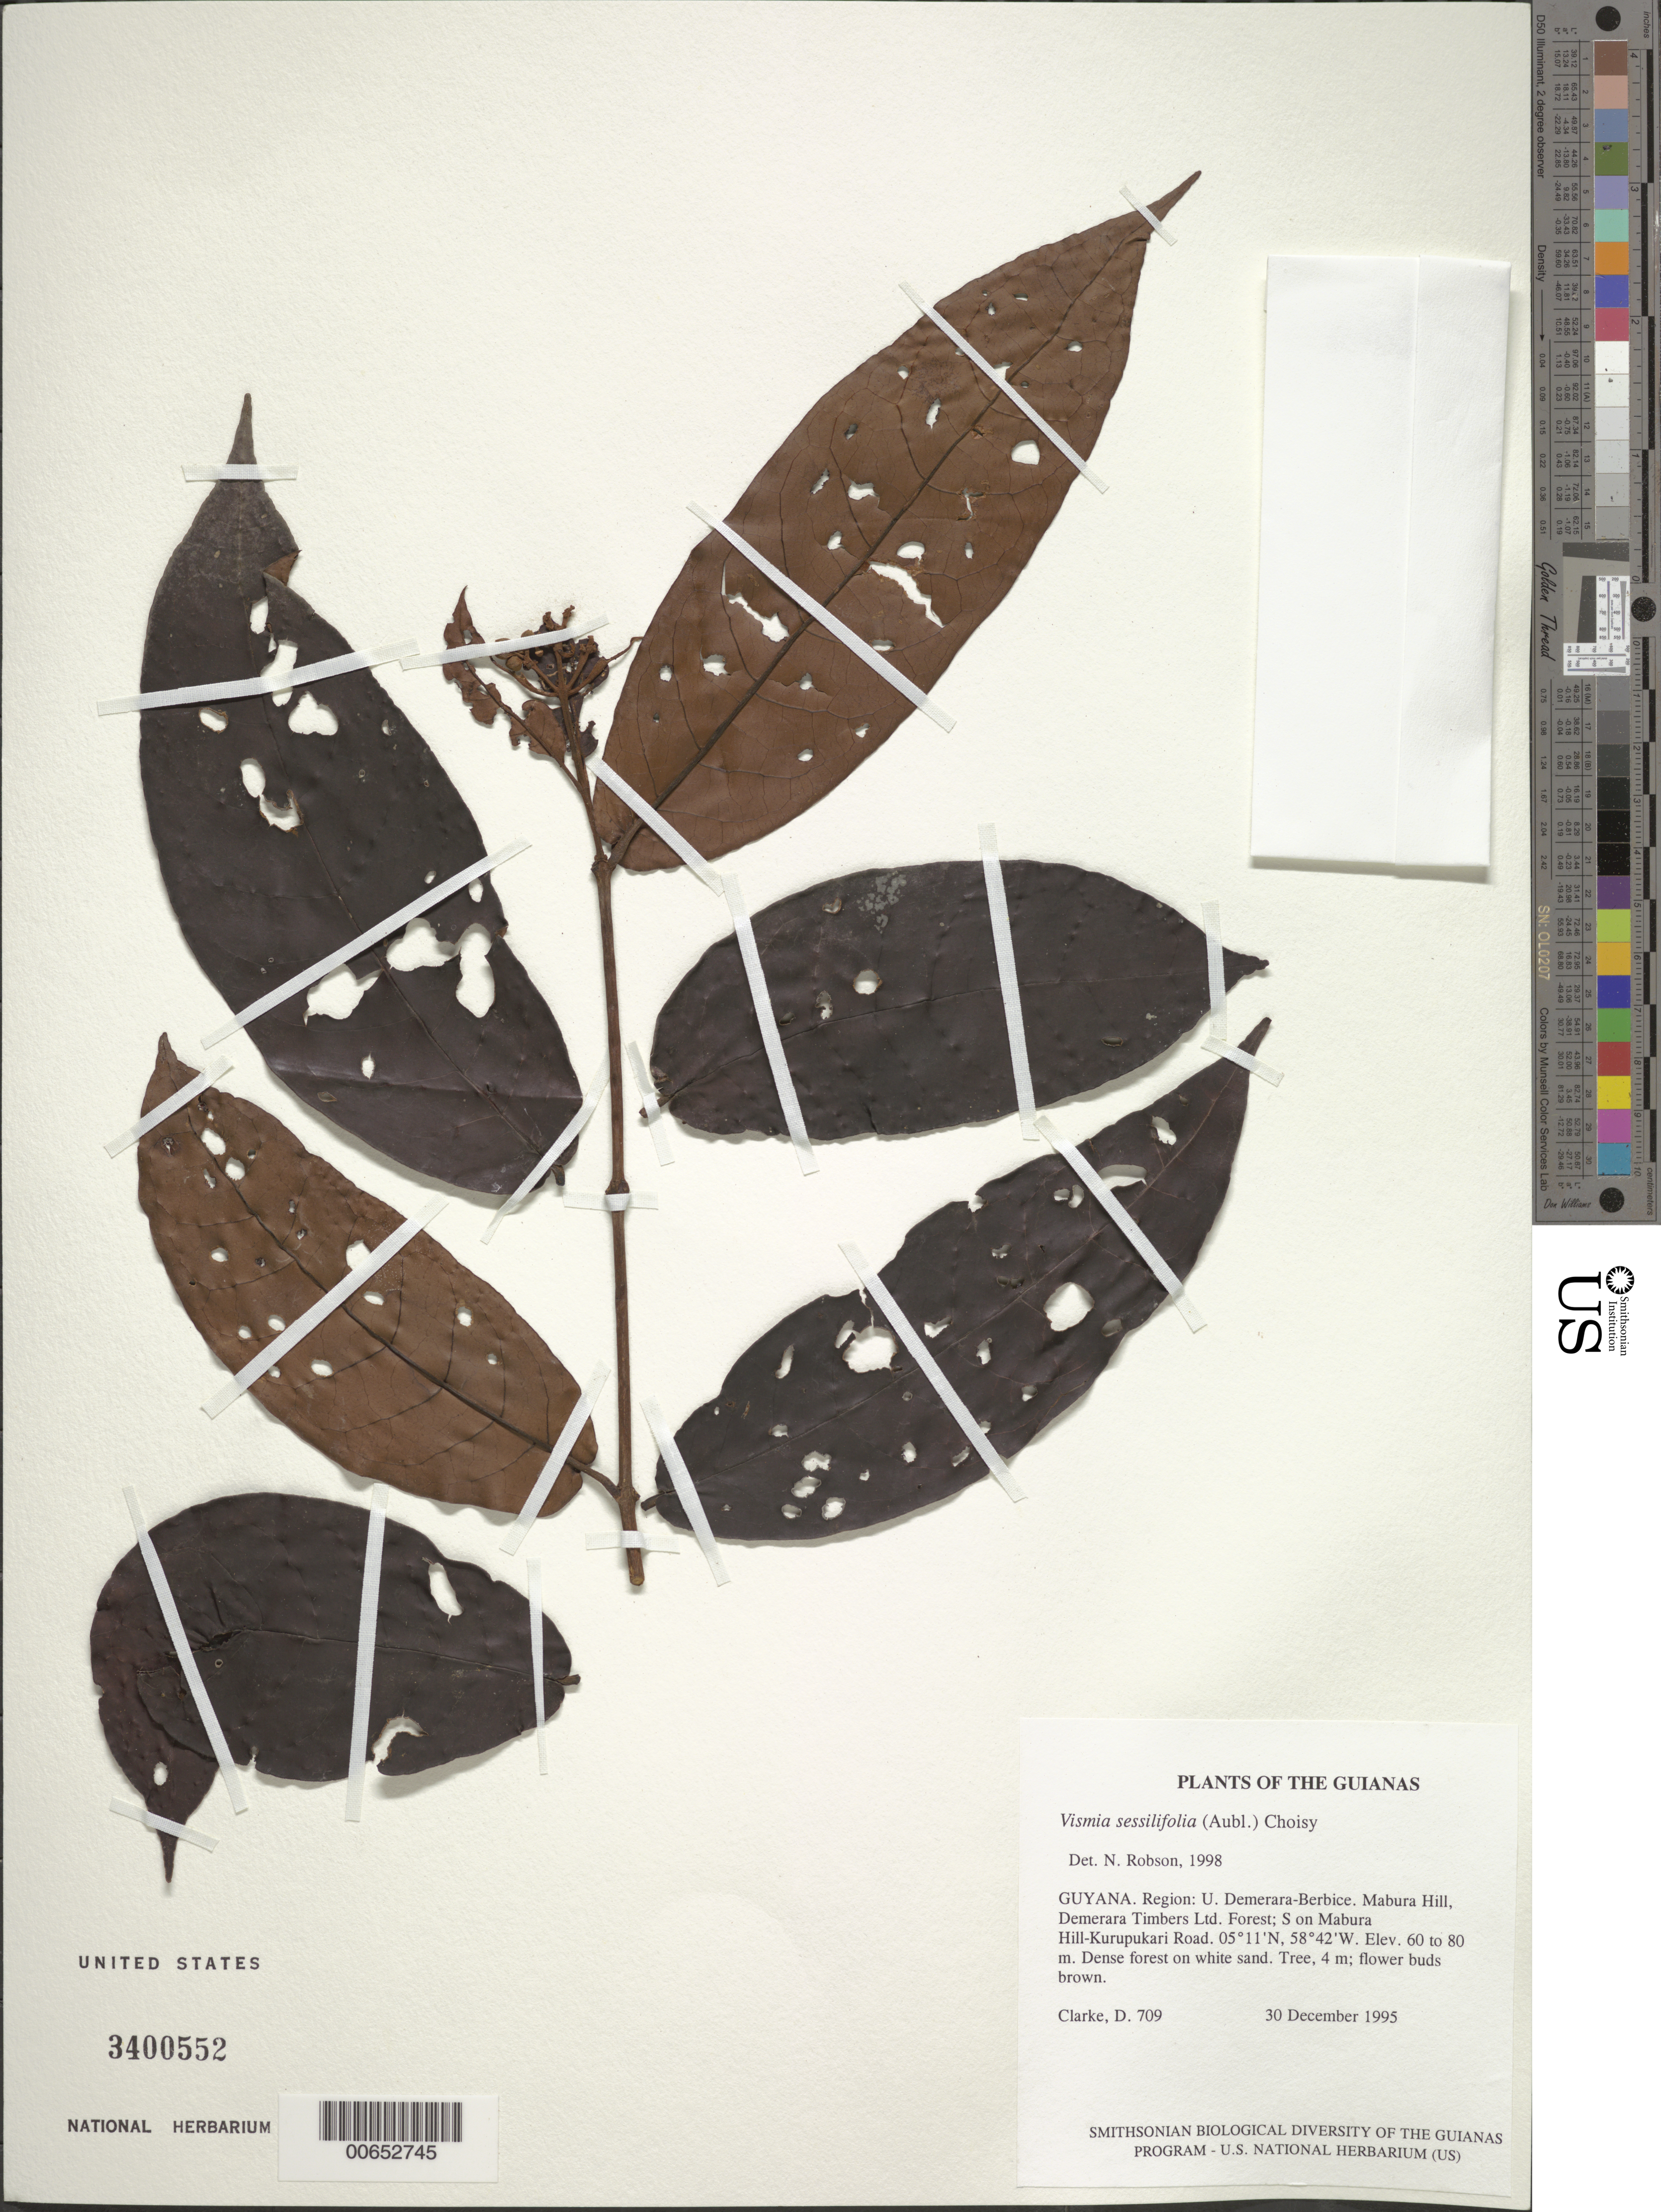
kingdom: Plantae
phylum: Tracheophyta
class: Magnoliopsida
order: Malpighiales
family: Hypericaceae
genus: Vismia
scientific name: Vismia sessilifolia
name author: (Aubl.) Choisy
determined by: Robson, Norman K. B.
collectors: H. D. Clarke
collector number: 709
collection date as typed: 30 December 1995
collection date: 1995-12-30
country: Guyana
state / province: U. Demerara-Berbice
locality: Mabura Hill, Demerara Timbers Ltd. Forest; S on Mabura Hill-Kurupukari Road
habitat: Dense forest on white sand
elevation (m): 60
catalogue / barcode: US 3400552